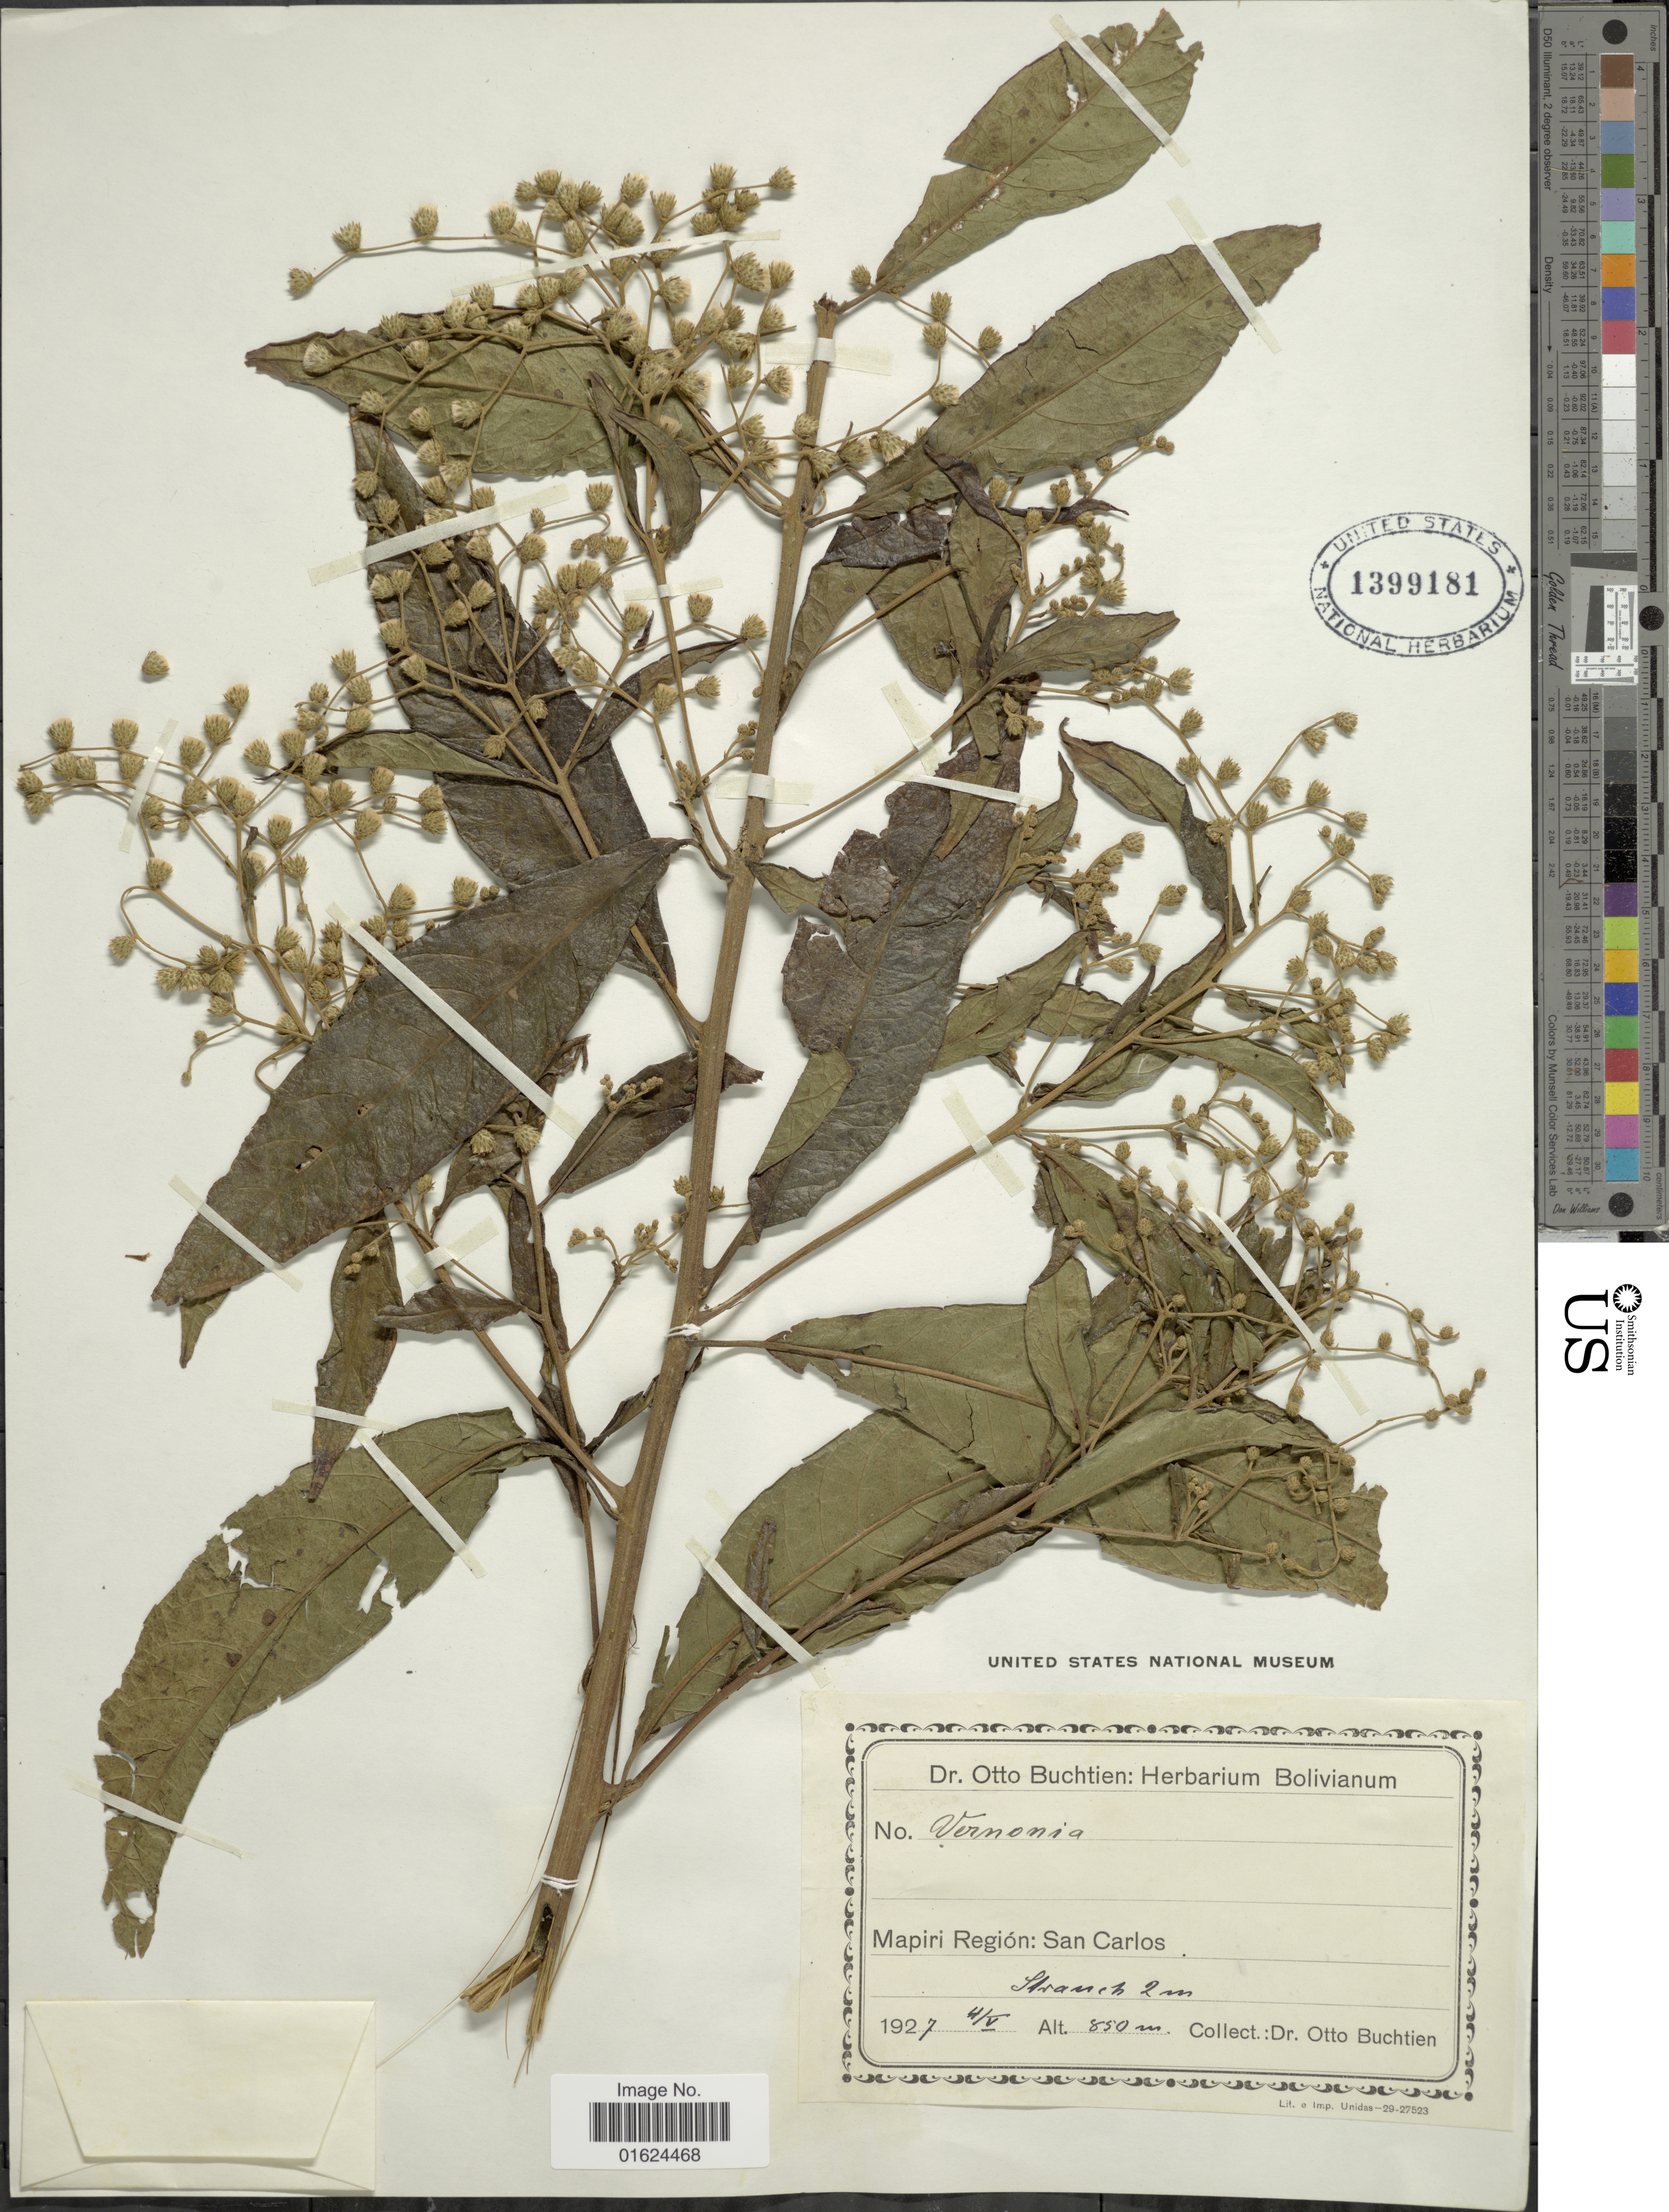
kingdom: Plantae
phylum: Tracheophyta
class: Magnoliopsida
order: Asterales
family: Asteraceae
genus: Vernonanthura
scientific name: Vernonanthura patens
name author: (Kunth) H. Rob.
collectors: O. Buchtien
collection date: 1927-05-04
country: Bolivia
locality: Mapiri Región: San Carlos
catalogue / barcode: US 1399181